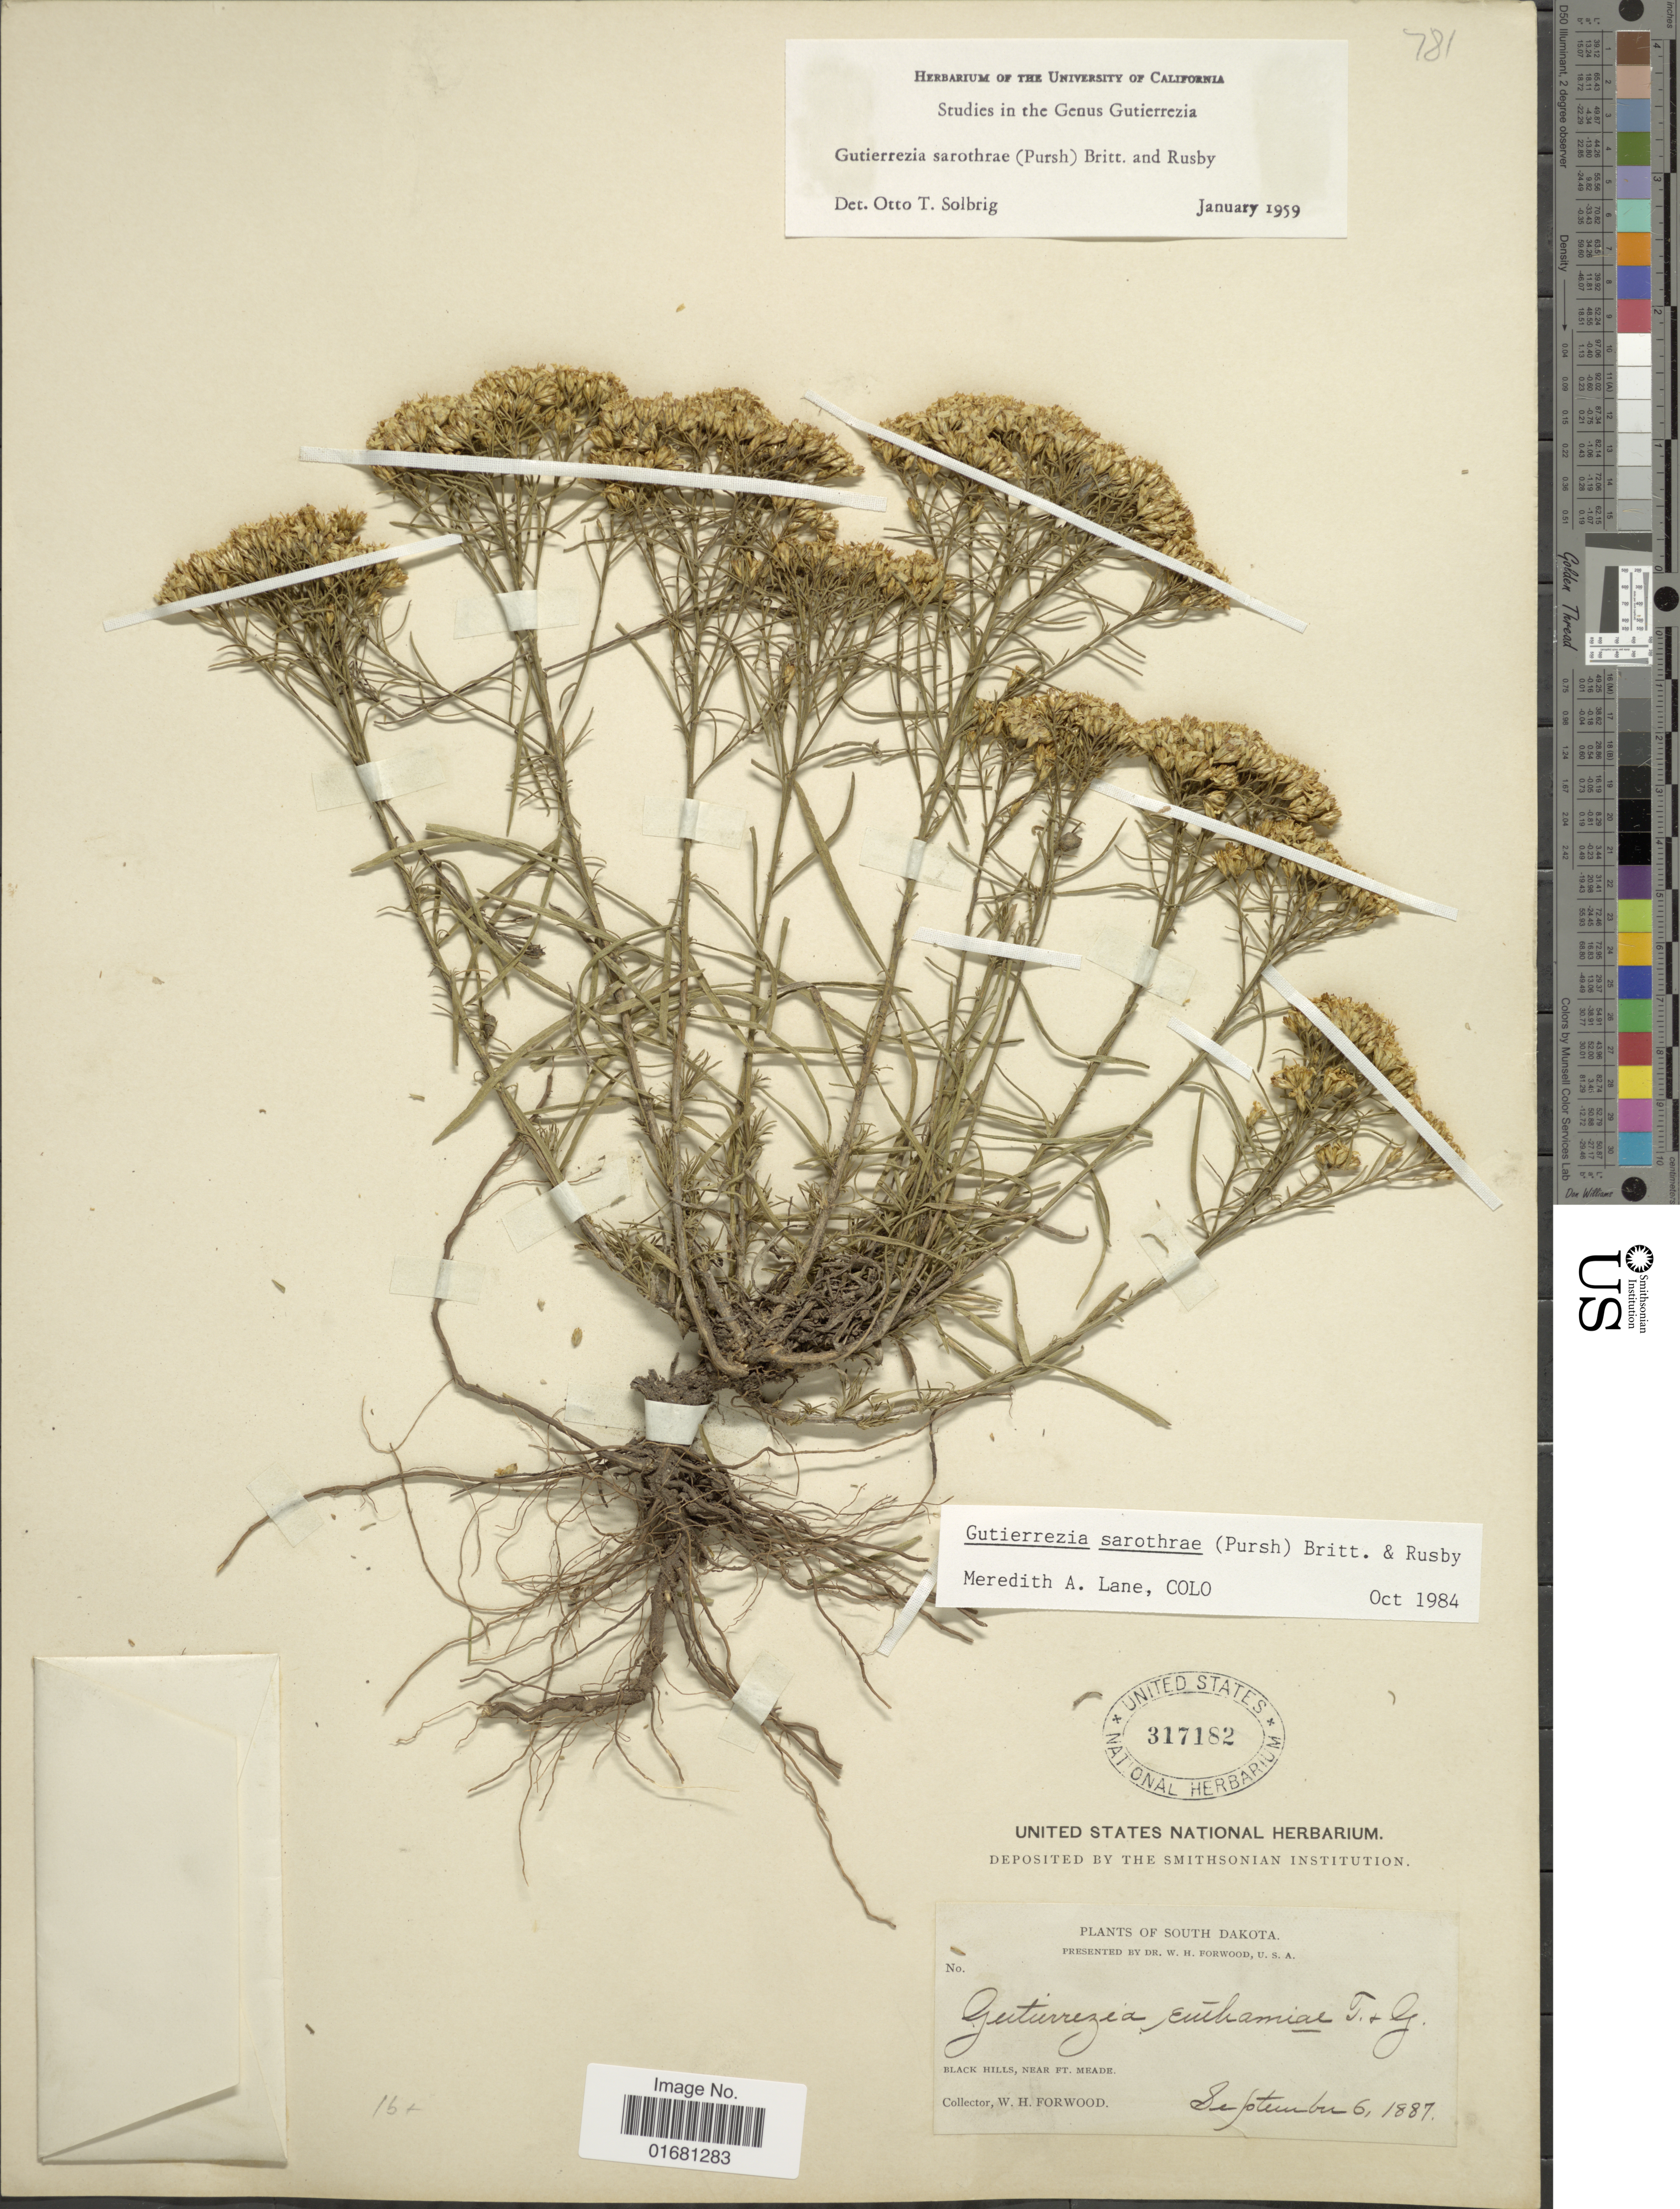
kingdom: Plantae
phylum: Tracheophyta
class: Magnoliopsida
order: Asterales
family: Asteraceae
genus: Gutierrezia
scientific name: Gutierrezia sarothrae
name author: (Pursh) Britton & Rusby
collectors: W. Forwood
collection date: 1887-09-06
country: United States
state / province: South Dakota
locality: South Dakota. Black Hills, near Ft. Meade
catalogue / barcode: US 317182